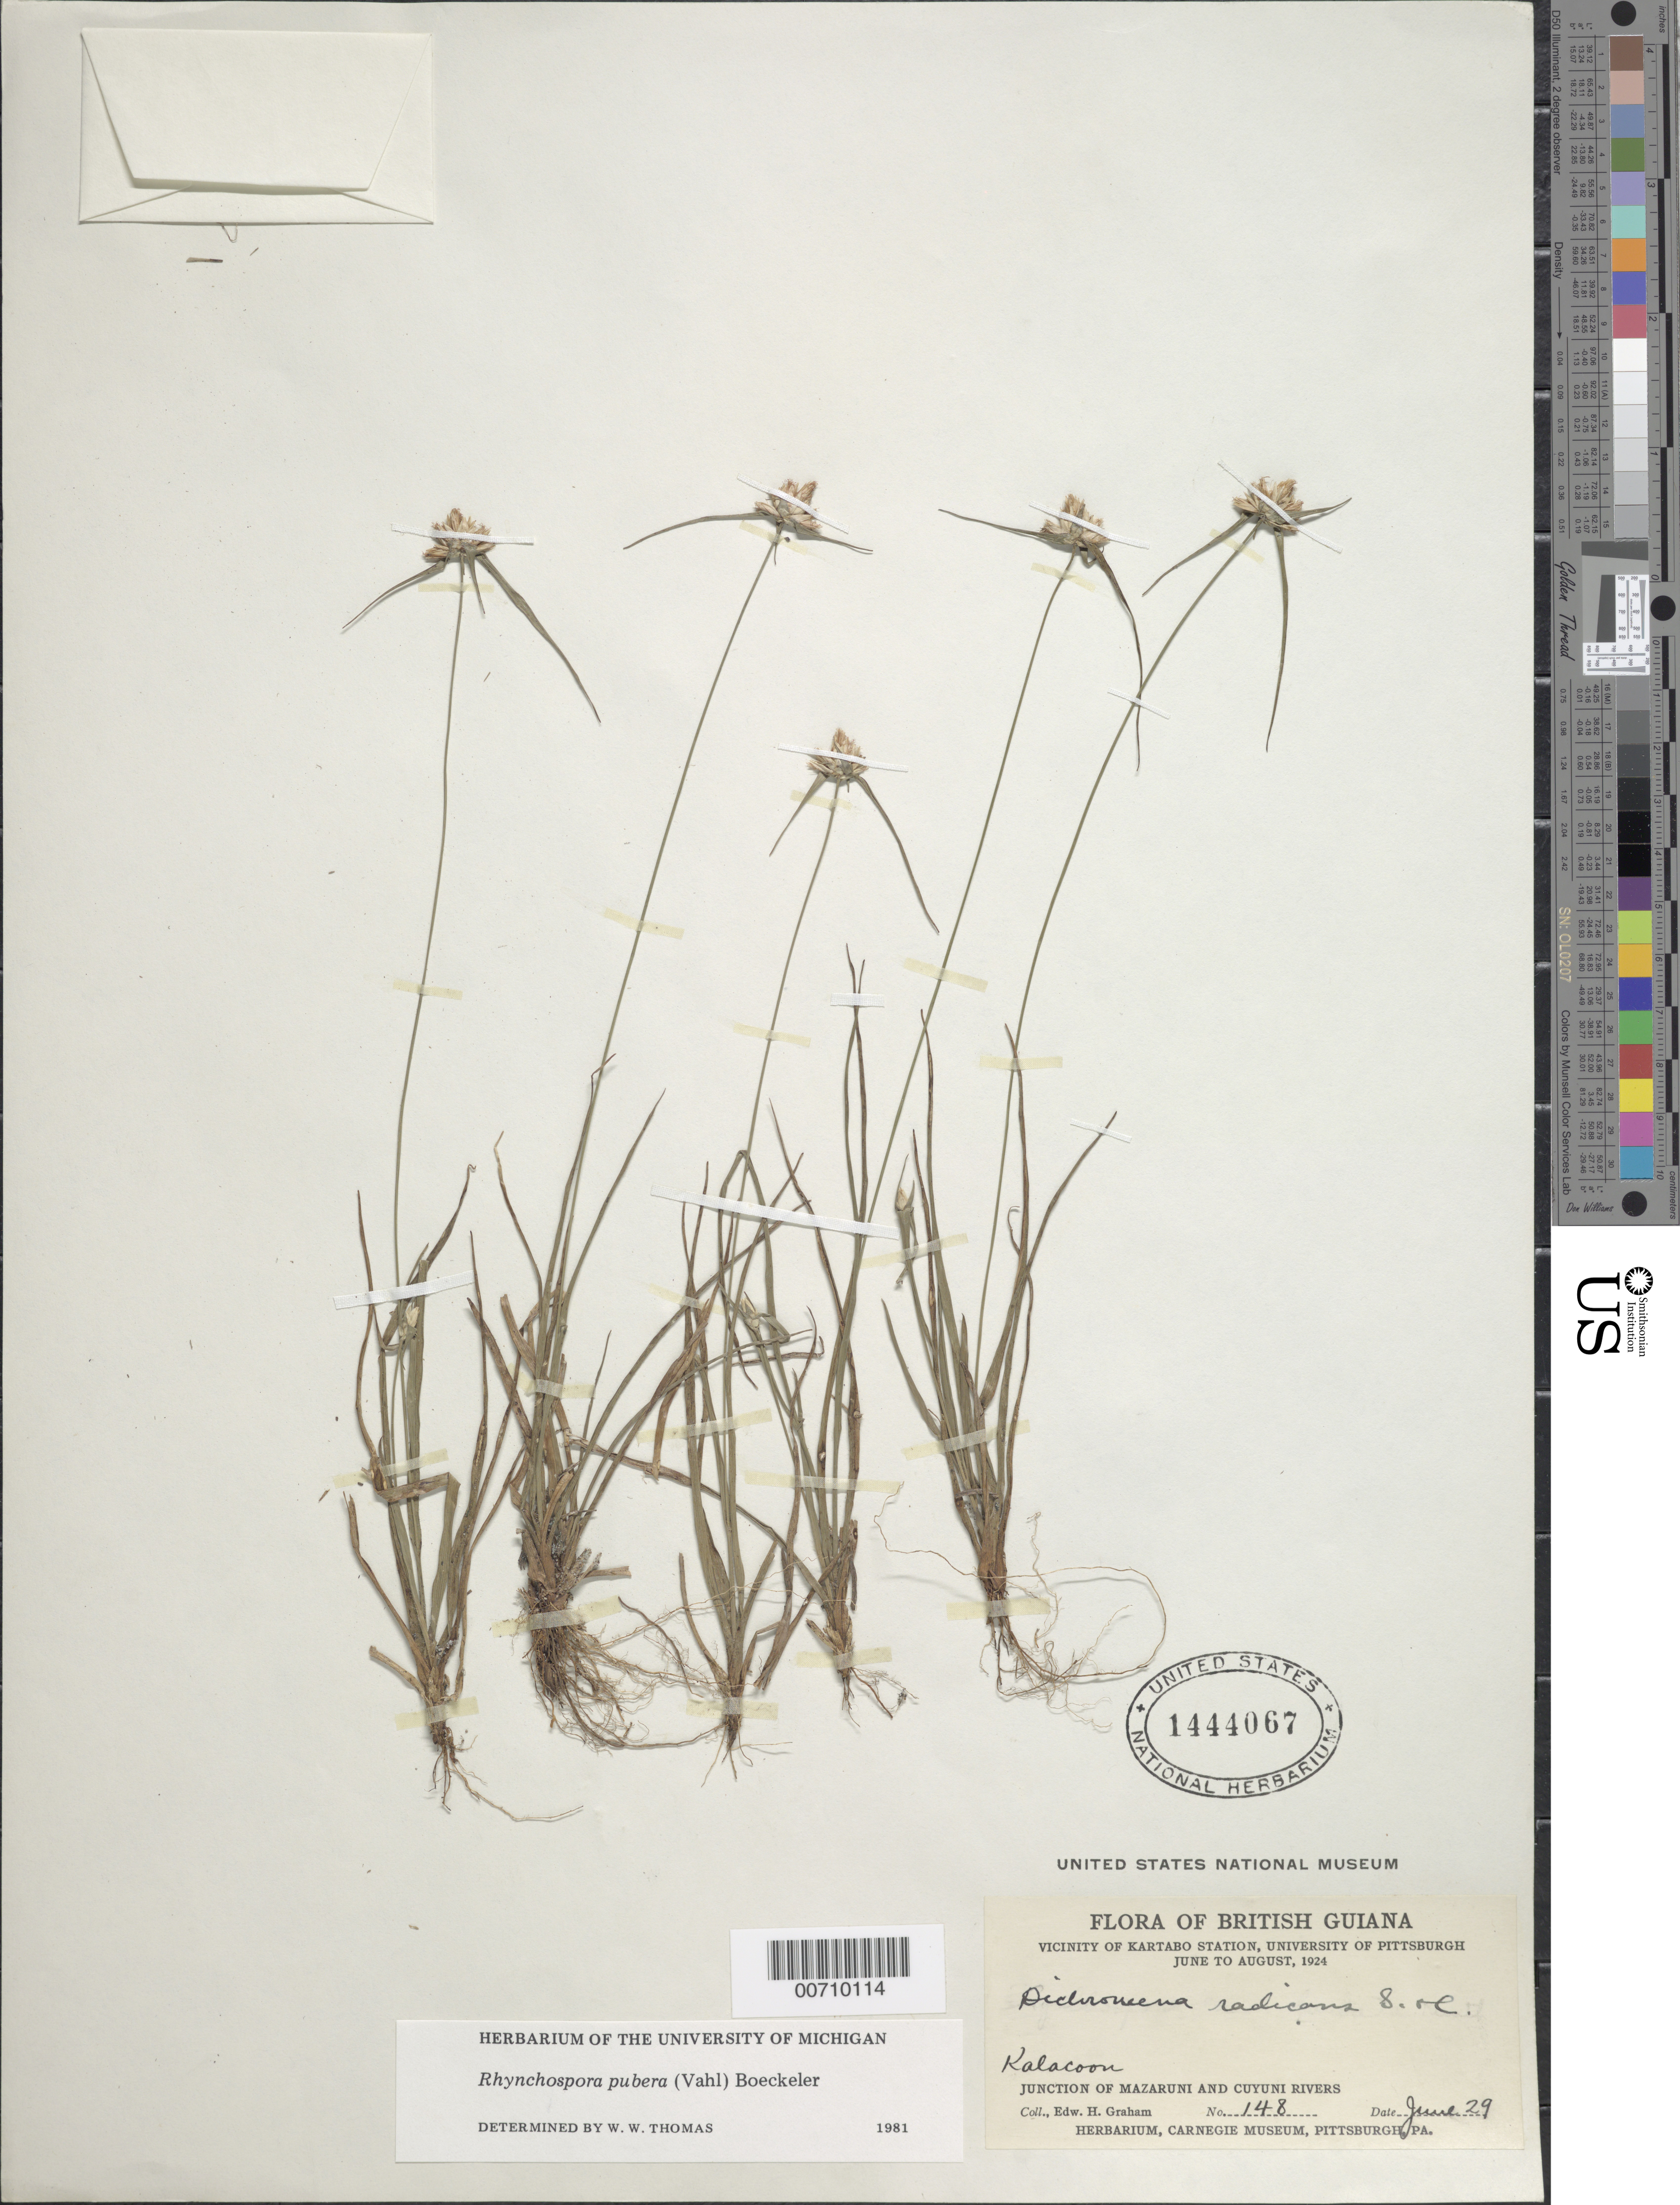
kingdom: Plantae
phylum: Tracheophyta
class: Liliopsida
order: Poales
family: Cyperaceae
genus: Rhynchospora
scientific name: Rhynchospora pubera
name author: (Vahl) Boeckeler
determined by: Thomas, W. W., (NY), New York Botanical Garden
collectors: E. H. Graham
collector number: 148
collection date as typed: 29-Jun-24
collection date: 1924-06-29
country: Guyana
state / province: Cuyuni-Mazaruni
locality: Kalakun, junct. of Mazaruni and Cuyuni rivers, vic. of Kartabo Station (Kalacoon on label)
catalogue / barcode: US 1444067